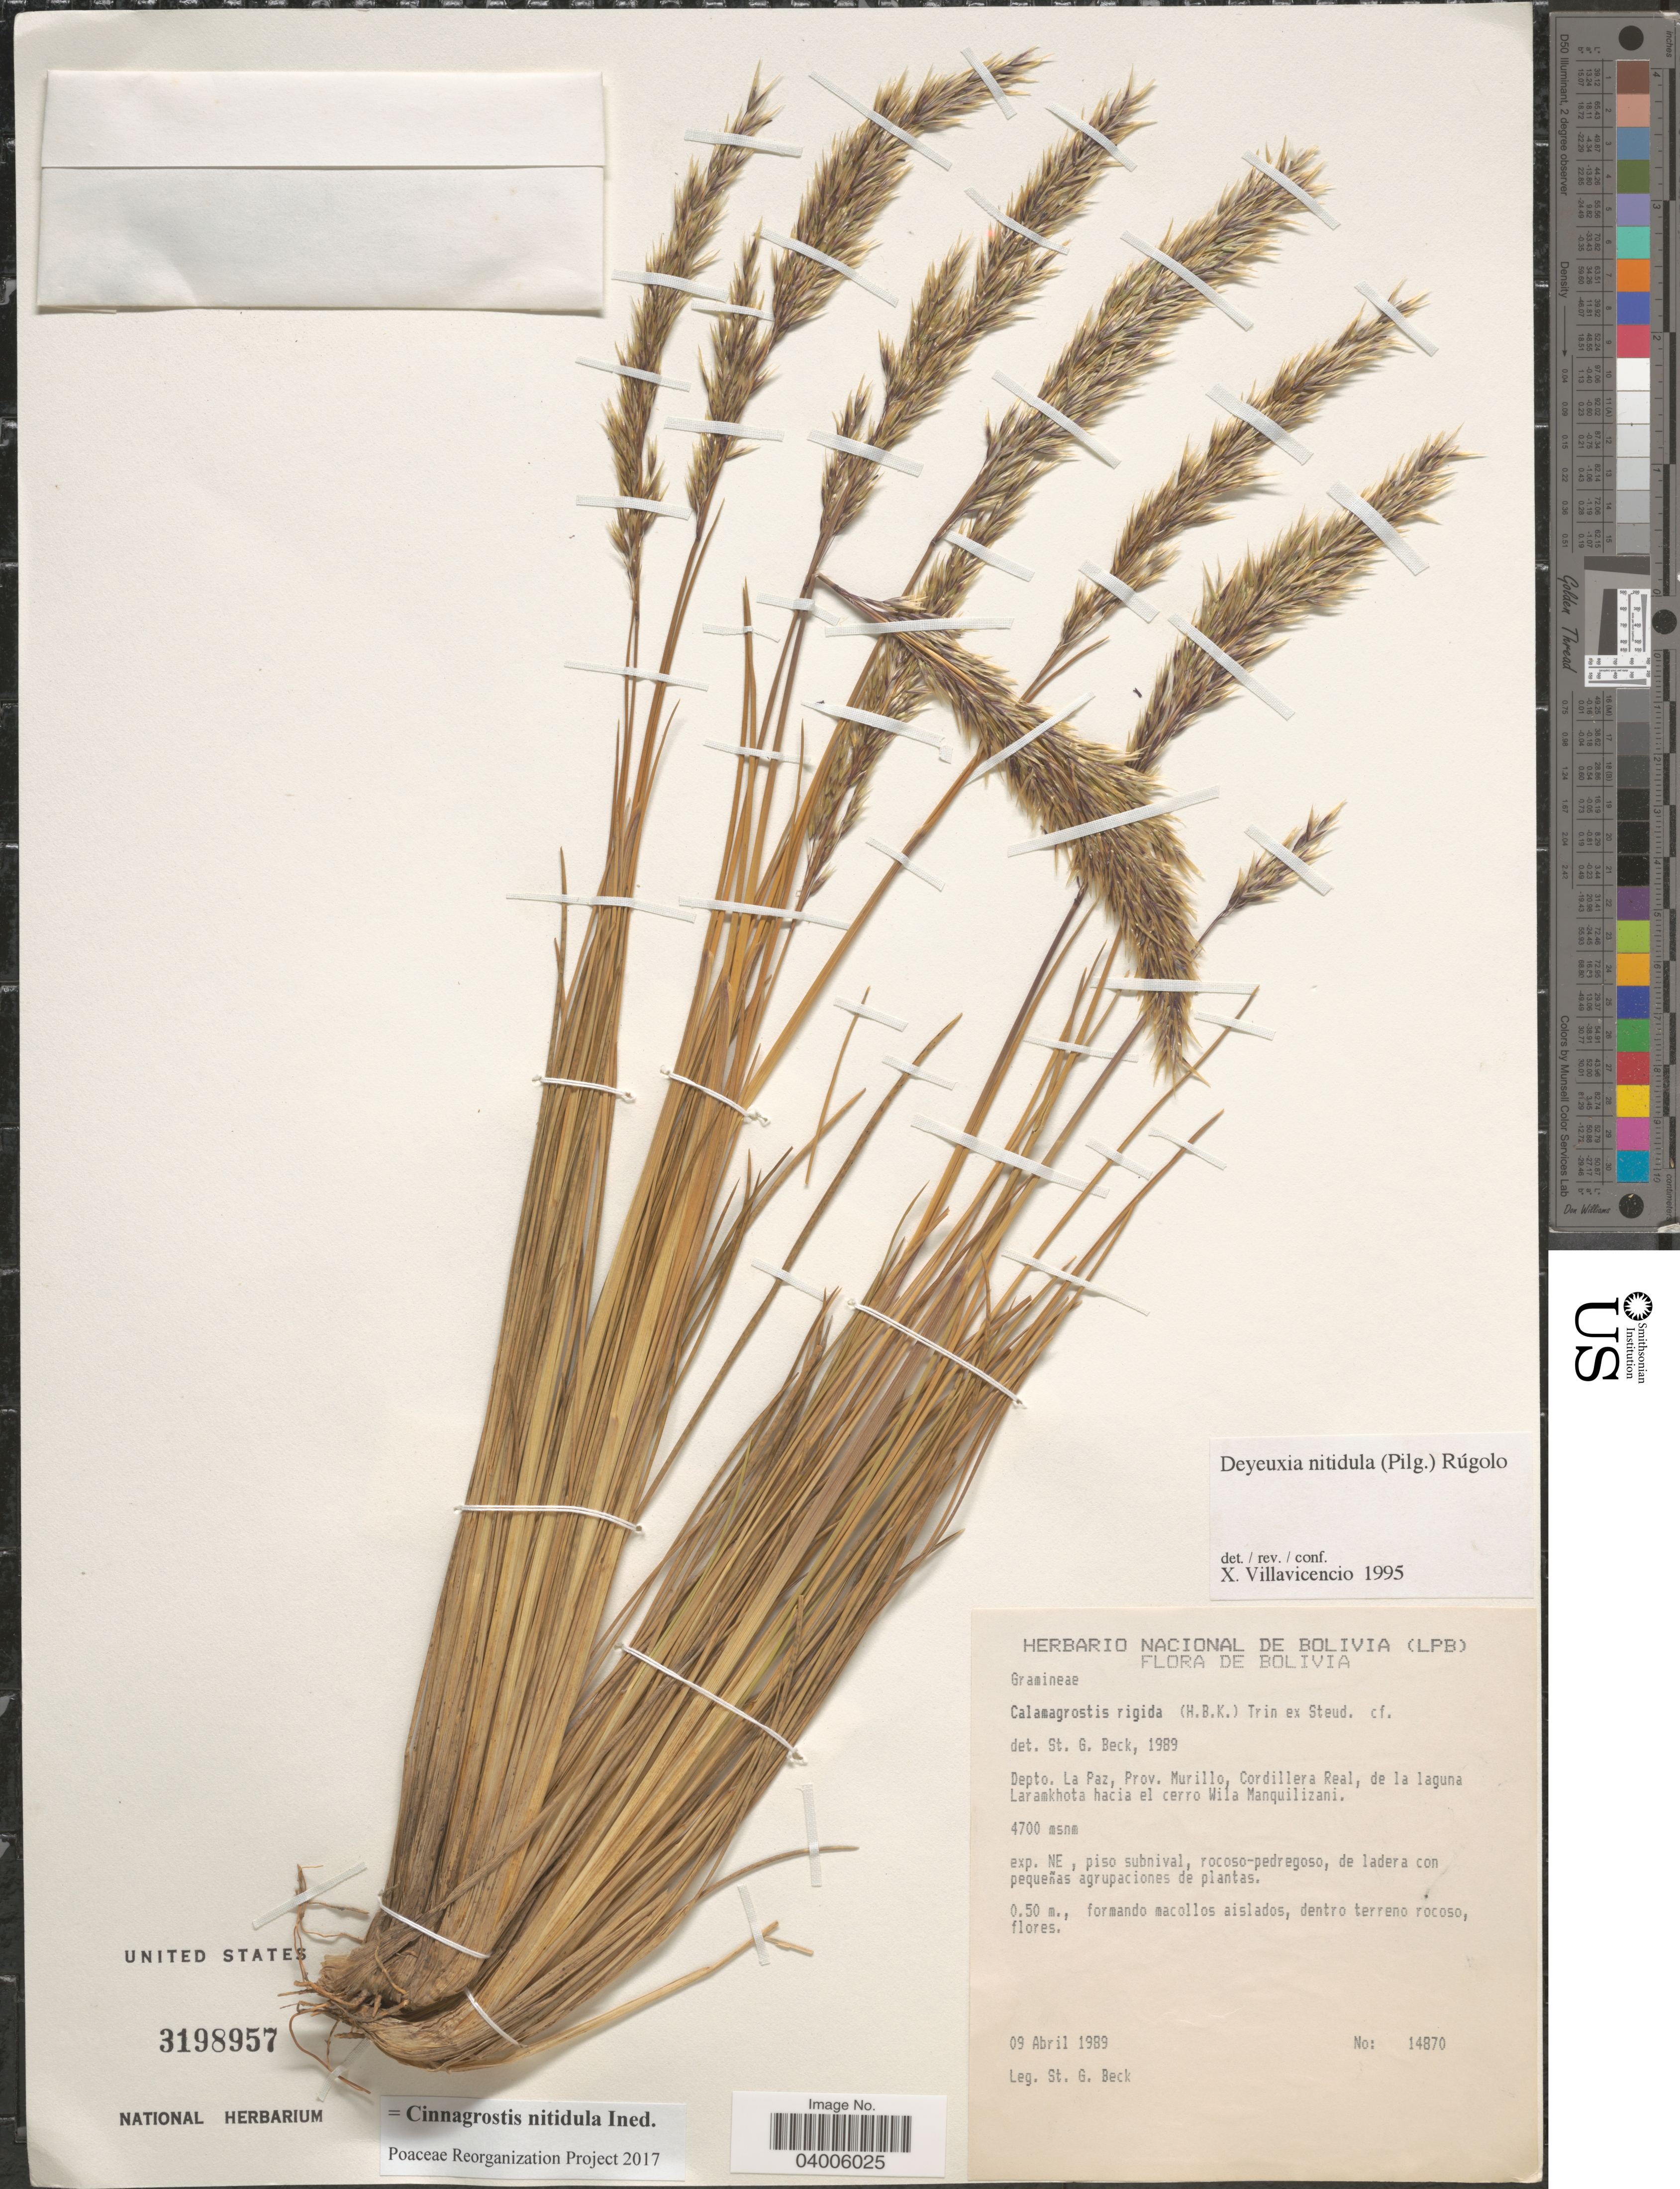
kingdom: Plantae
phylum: Tracheophyta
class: Liliopsida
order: Poales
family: Poaceae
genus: Cinnagrostis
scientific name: Cinnagrostis nitidula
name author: (Wedd.) P.M. Peterson et al.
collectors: S. G. Beck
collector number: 14870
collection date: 1989-04-09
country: Bolivia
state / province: La Paz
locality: Depto. La Paz, Prov. Murillo, Cordillera Real, de la laguna Laramkhota hacia el cerro Wila Manquilizani.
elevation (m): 4700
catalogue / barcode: US 3198957